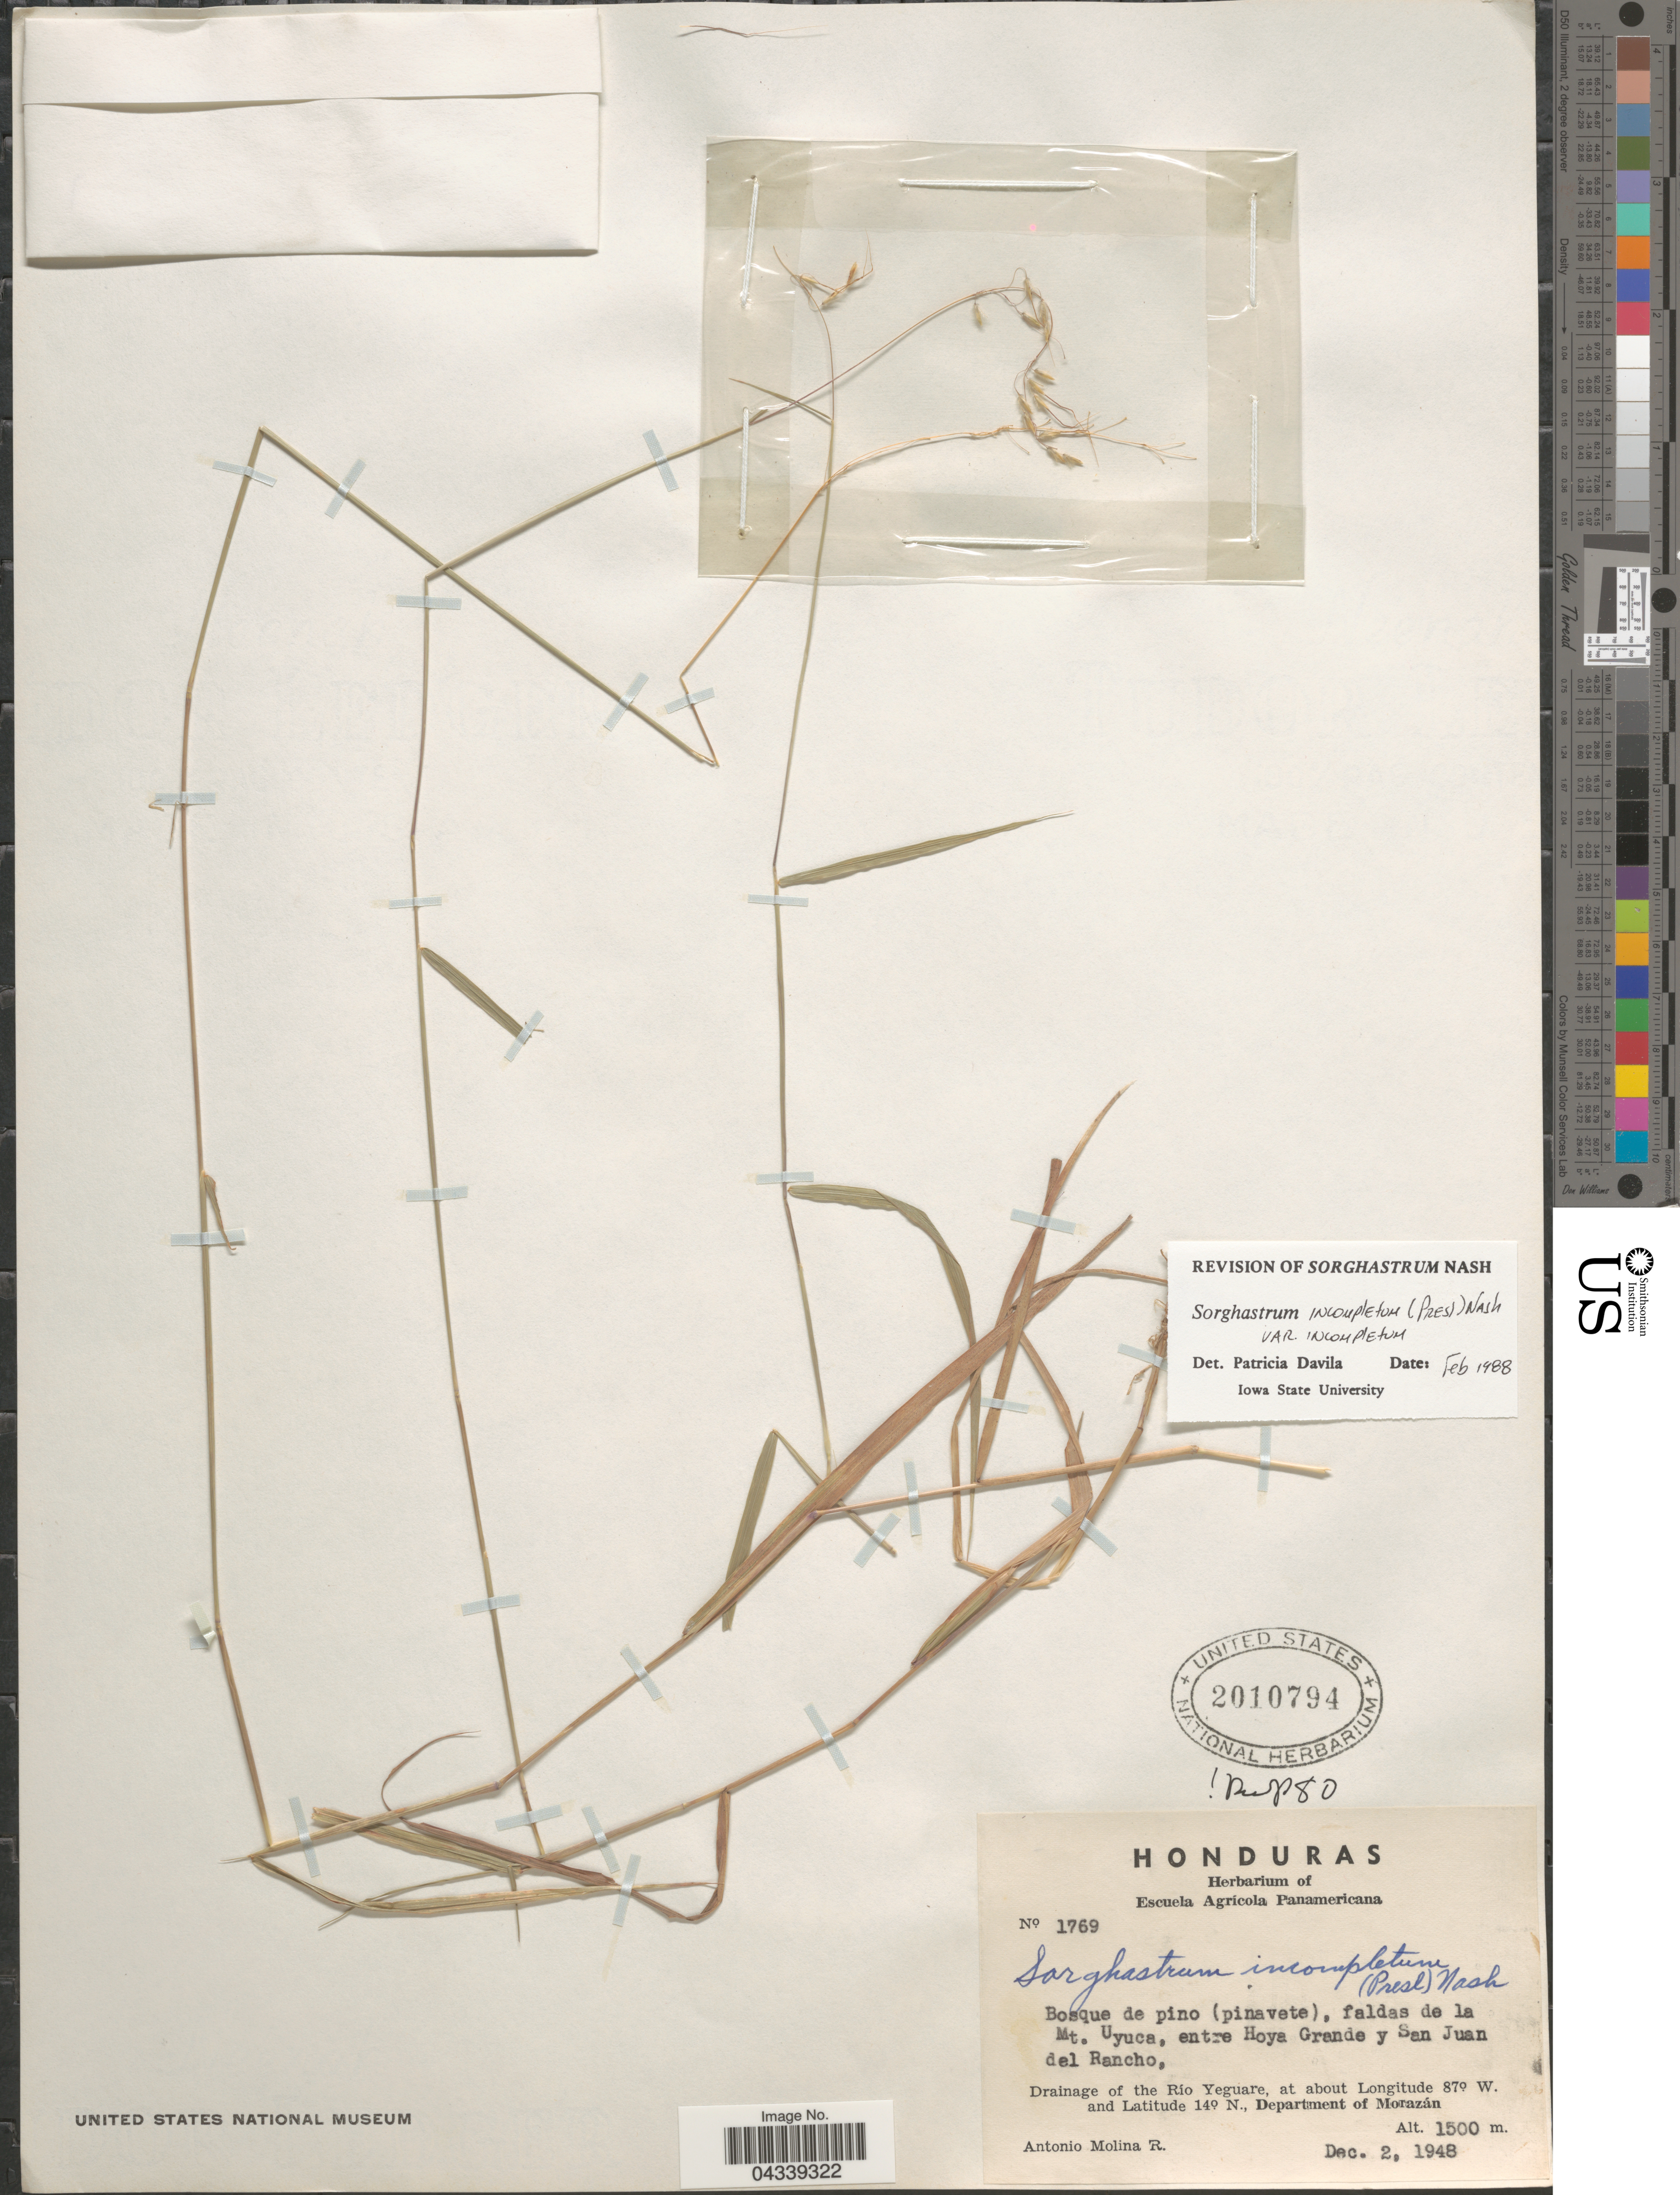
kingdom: Plantae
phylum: Tracheophyta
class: Liliopsida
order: Poales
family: Poaceae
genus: Sorghastrum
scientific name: Sorghastrum incompletum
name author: (J. Presl) Nash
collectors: A. Molina R.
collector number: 1769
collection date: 1948-12-02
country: Honduras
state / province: Fco. Morazán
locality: Faldas de la Mt. Uyuca, entre Hoya Grande y San Juan del Rancho, Drainage of the Río Yeguare, Department of Morazán.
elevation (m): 1500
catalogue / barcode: US 2010794